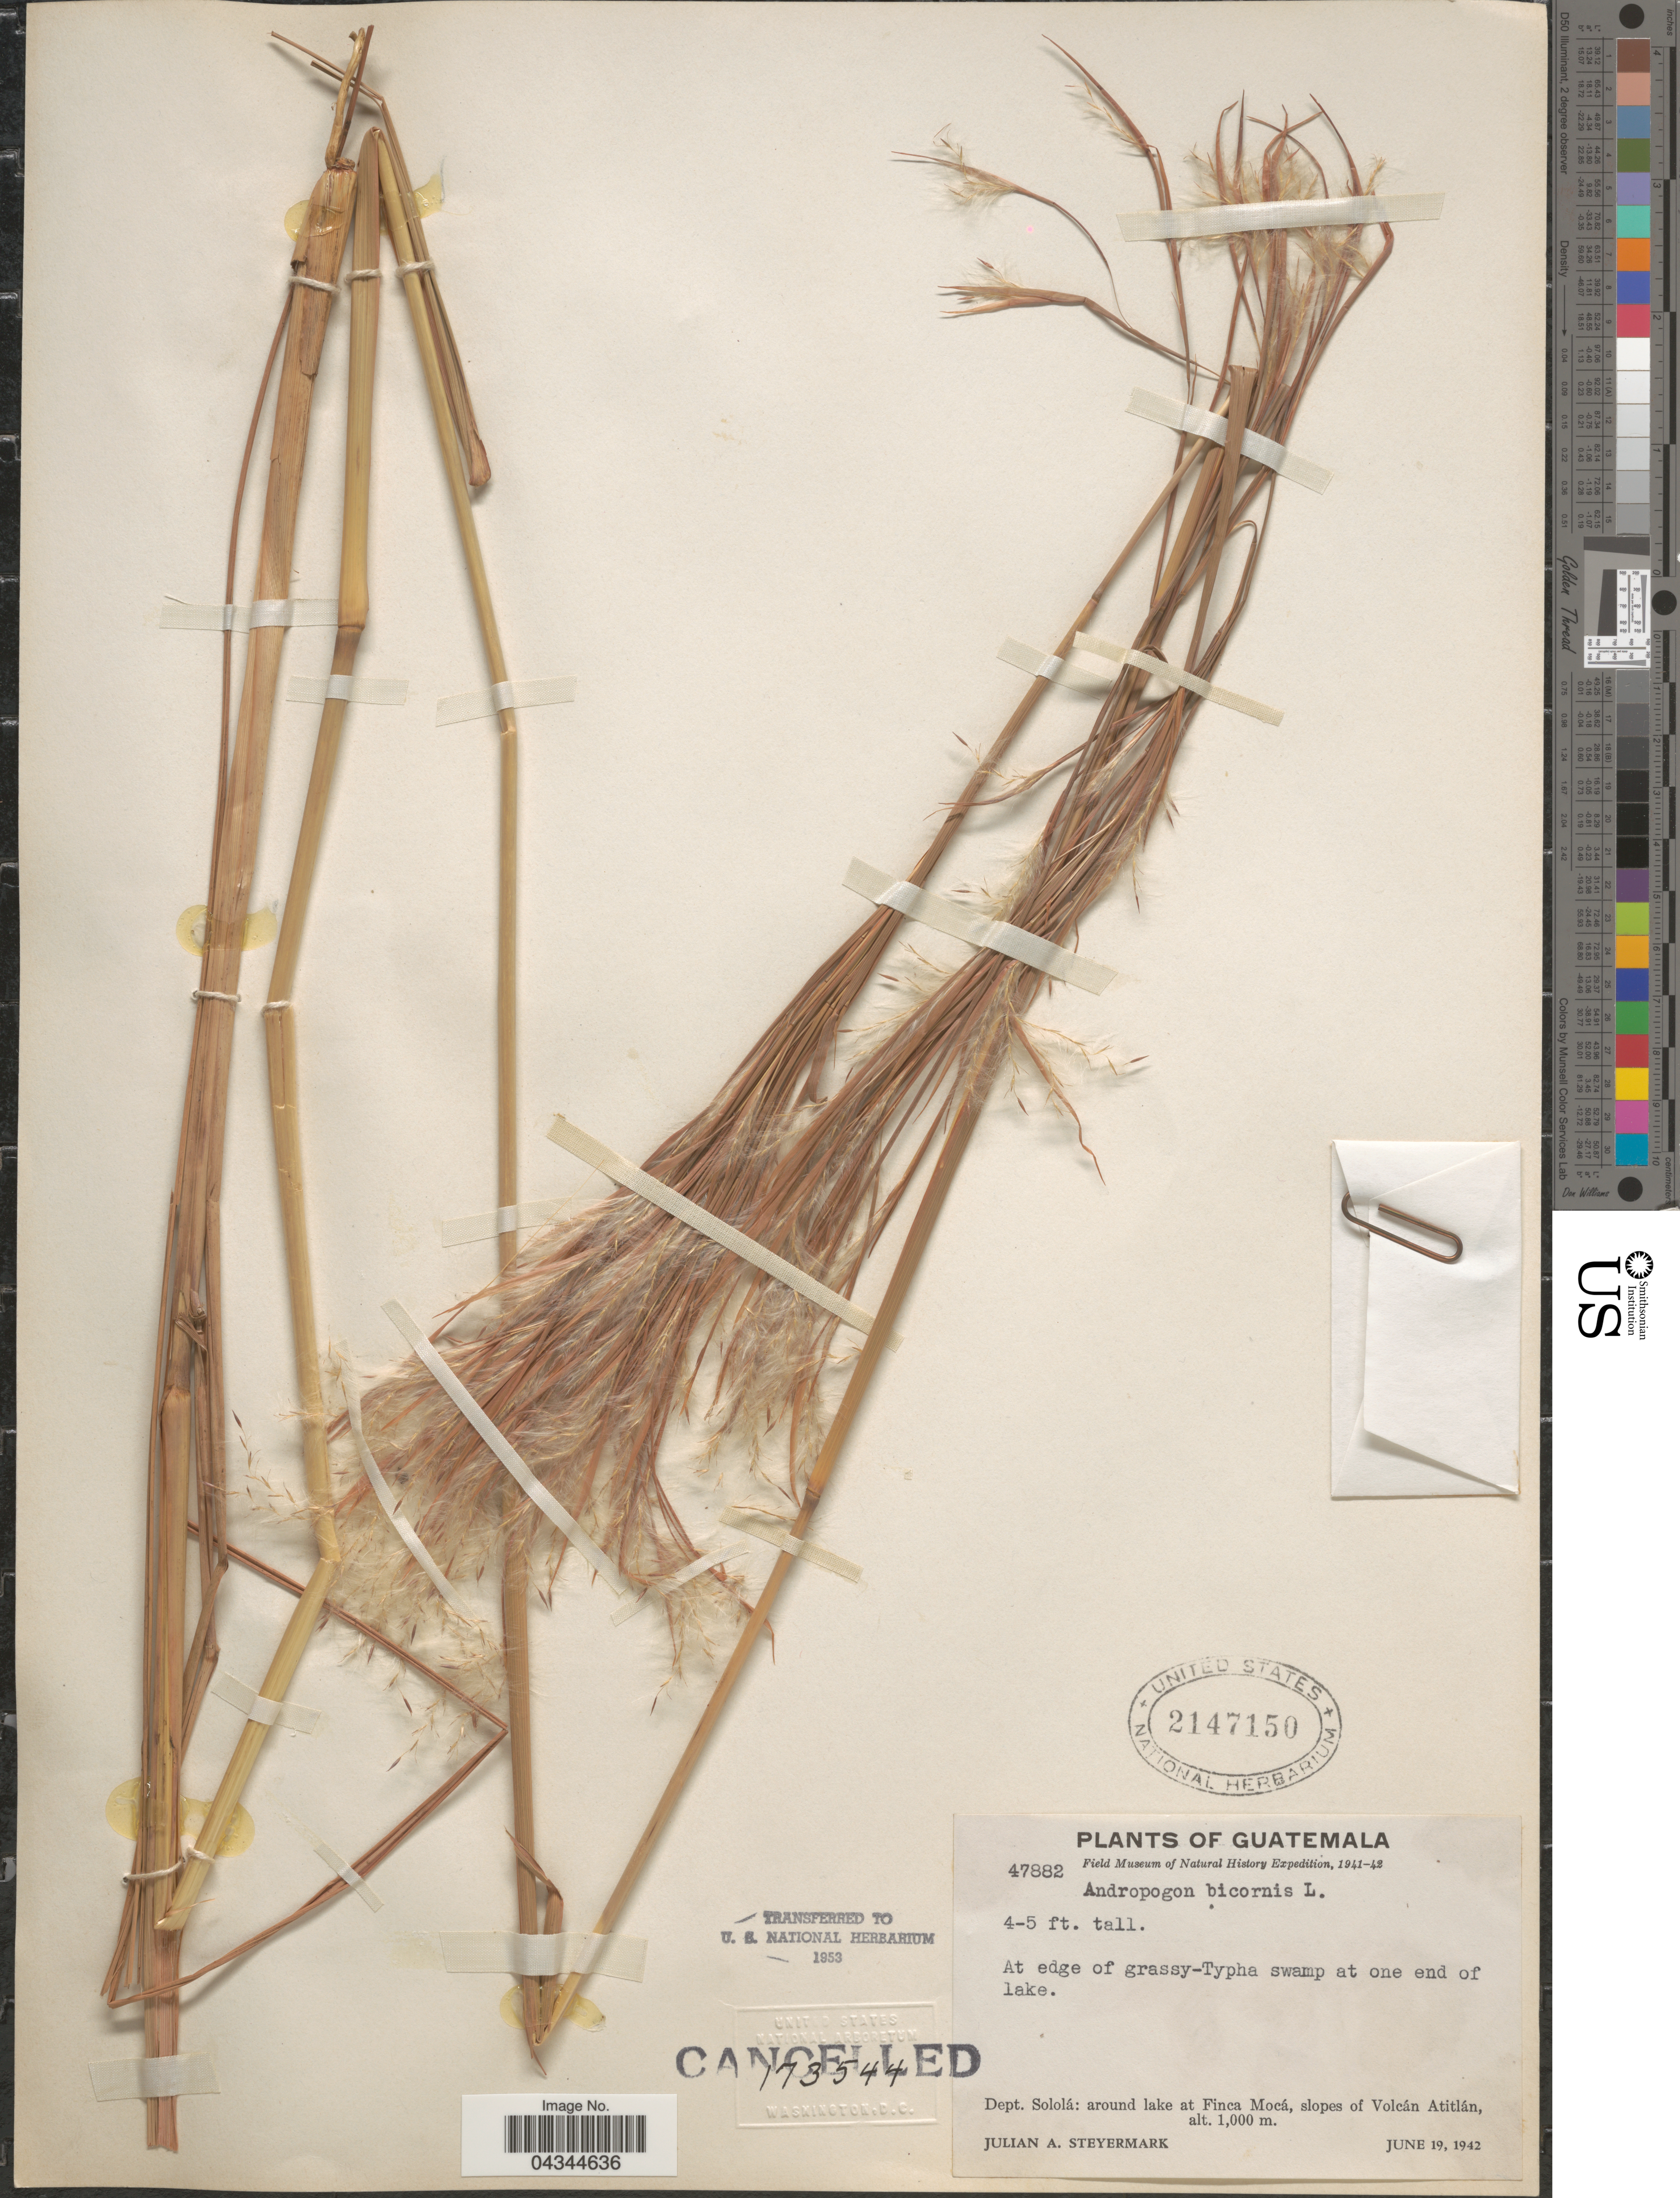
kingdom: Plantae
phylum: Tracheophyta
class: Liliopsida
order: Poales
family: Poaceae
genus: Andropogon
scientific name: Andropogon bicornis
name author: L.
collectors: J. Steyermark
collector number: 47882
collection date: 1942-06-19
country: Guatemala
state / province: Solola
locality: Field Museum of Natural History Expedition, 1941-42. At edge of grassy-Typha swamp at one end of lake. Dept. Sololá: around lake at Finca Mocá, slopes of Volcán Atitlán.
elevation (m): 1000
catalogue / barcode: US 2147150